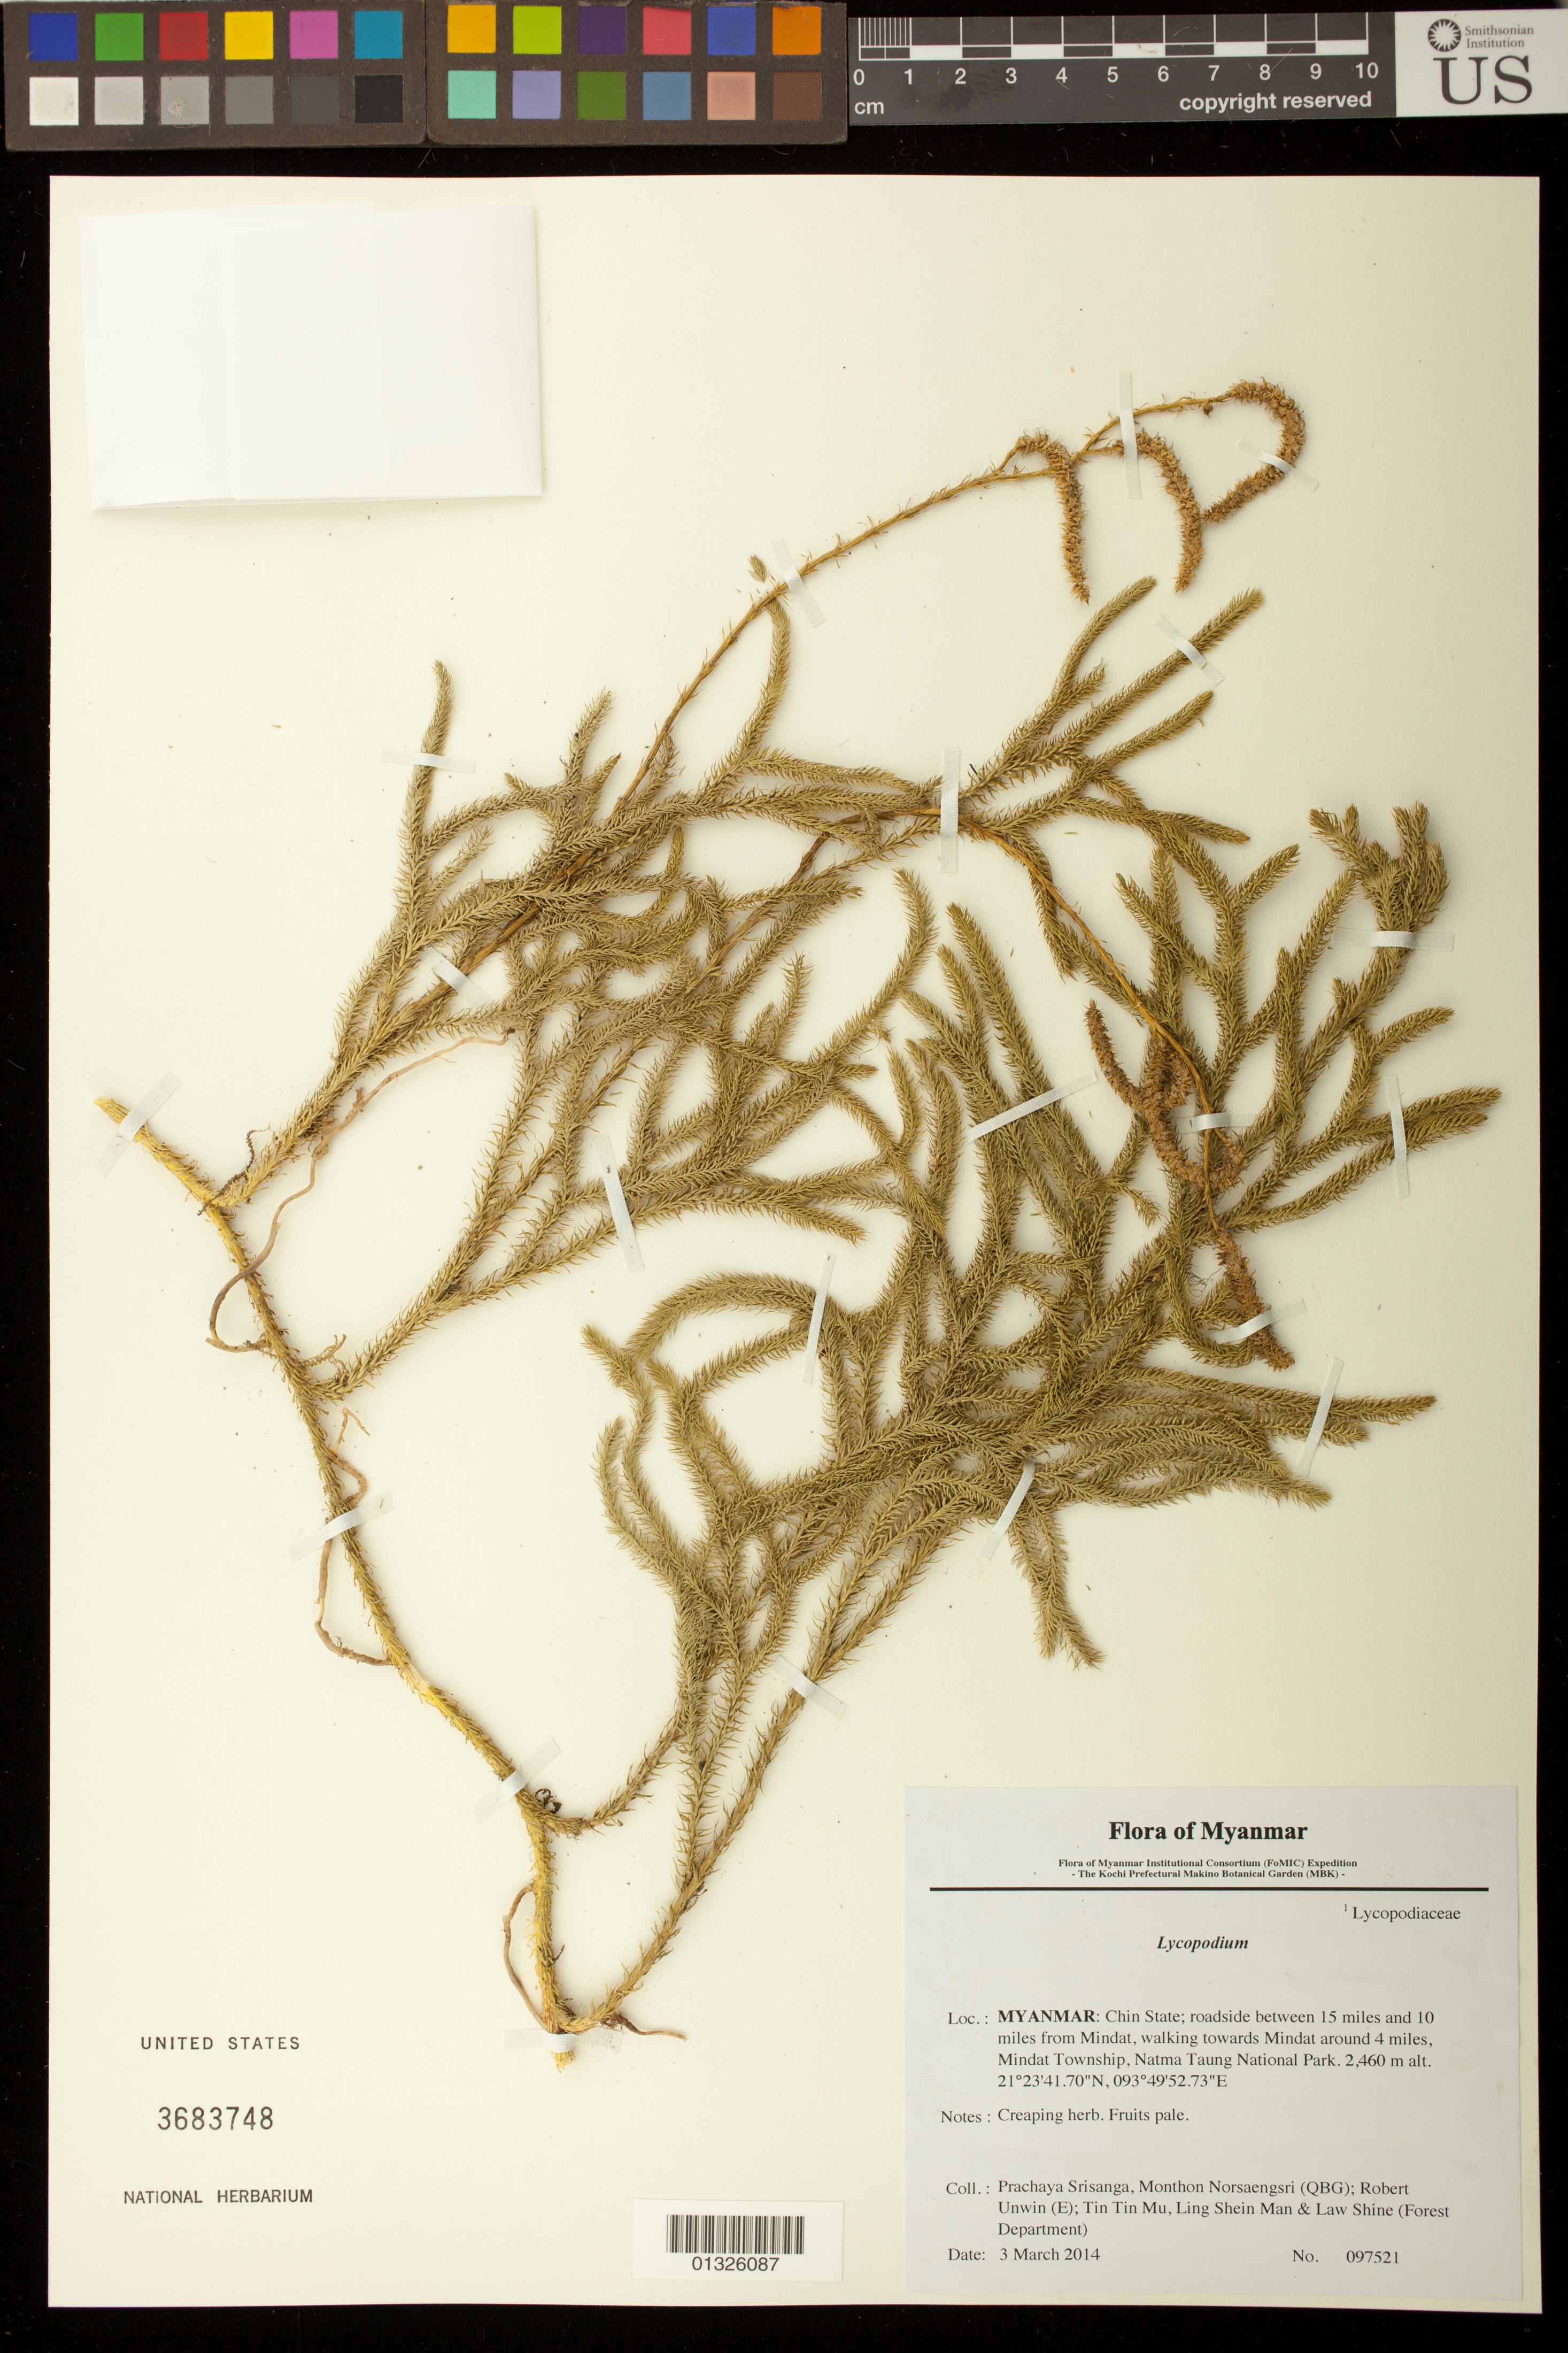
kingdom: Plantae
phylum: Tracheophyta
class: Lycopodiopsida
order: Lycopodiales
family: Lycopodiaceae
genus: Lycopodium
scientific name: Lycopodium sp.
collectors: P. Srisanga, M. Norsaengsri, R. Unwin, Tin Tin Mu, Ling Shein Man & L. Shine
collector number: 97521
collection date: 2014-03-03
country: Myanmar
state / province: Chin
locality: Roadside between 15 miles and 10 miles from Mindat, walking towards Mindat around 4 miles, Mindat Township, Natma Taung National Park.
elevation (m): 2460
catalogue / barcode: US 3683748